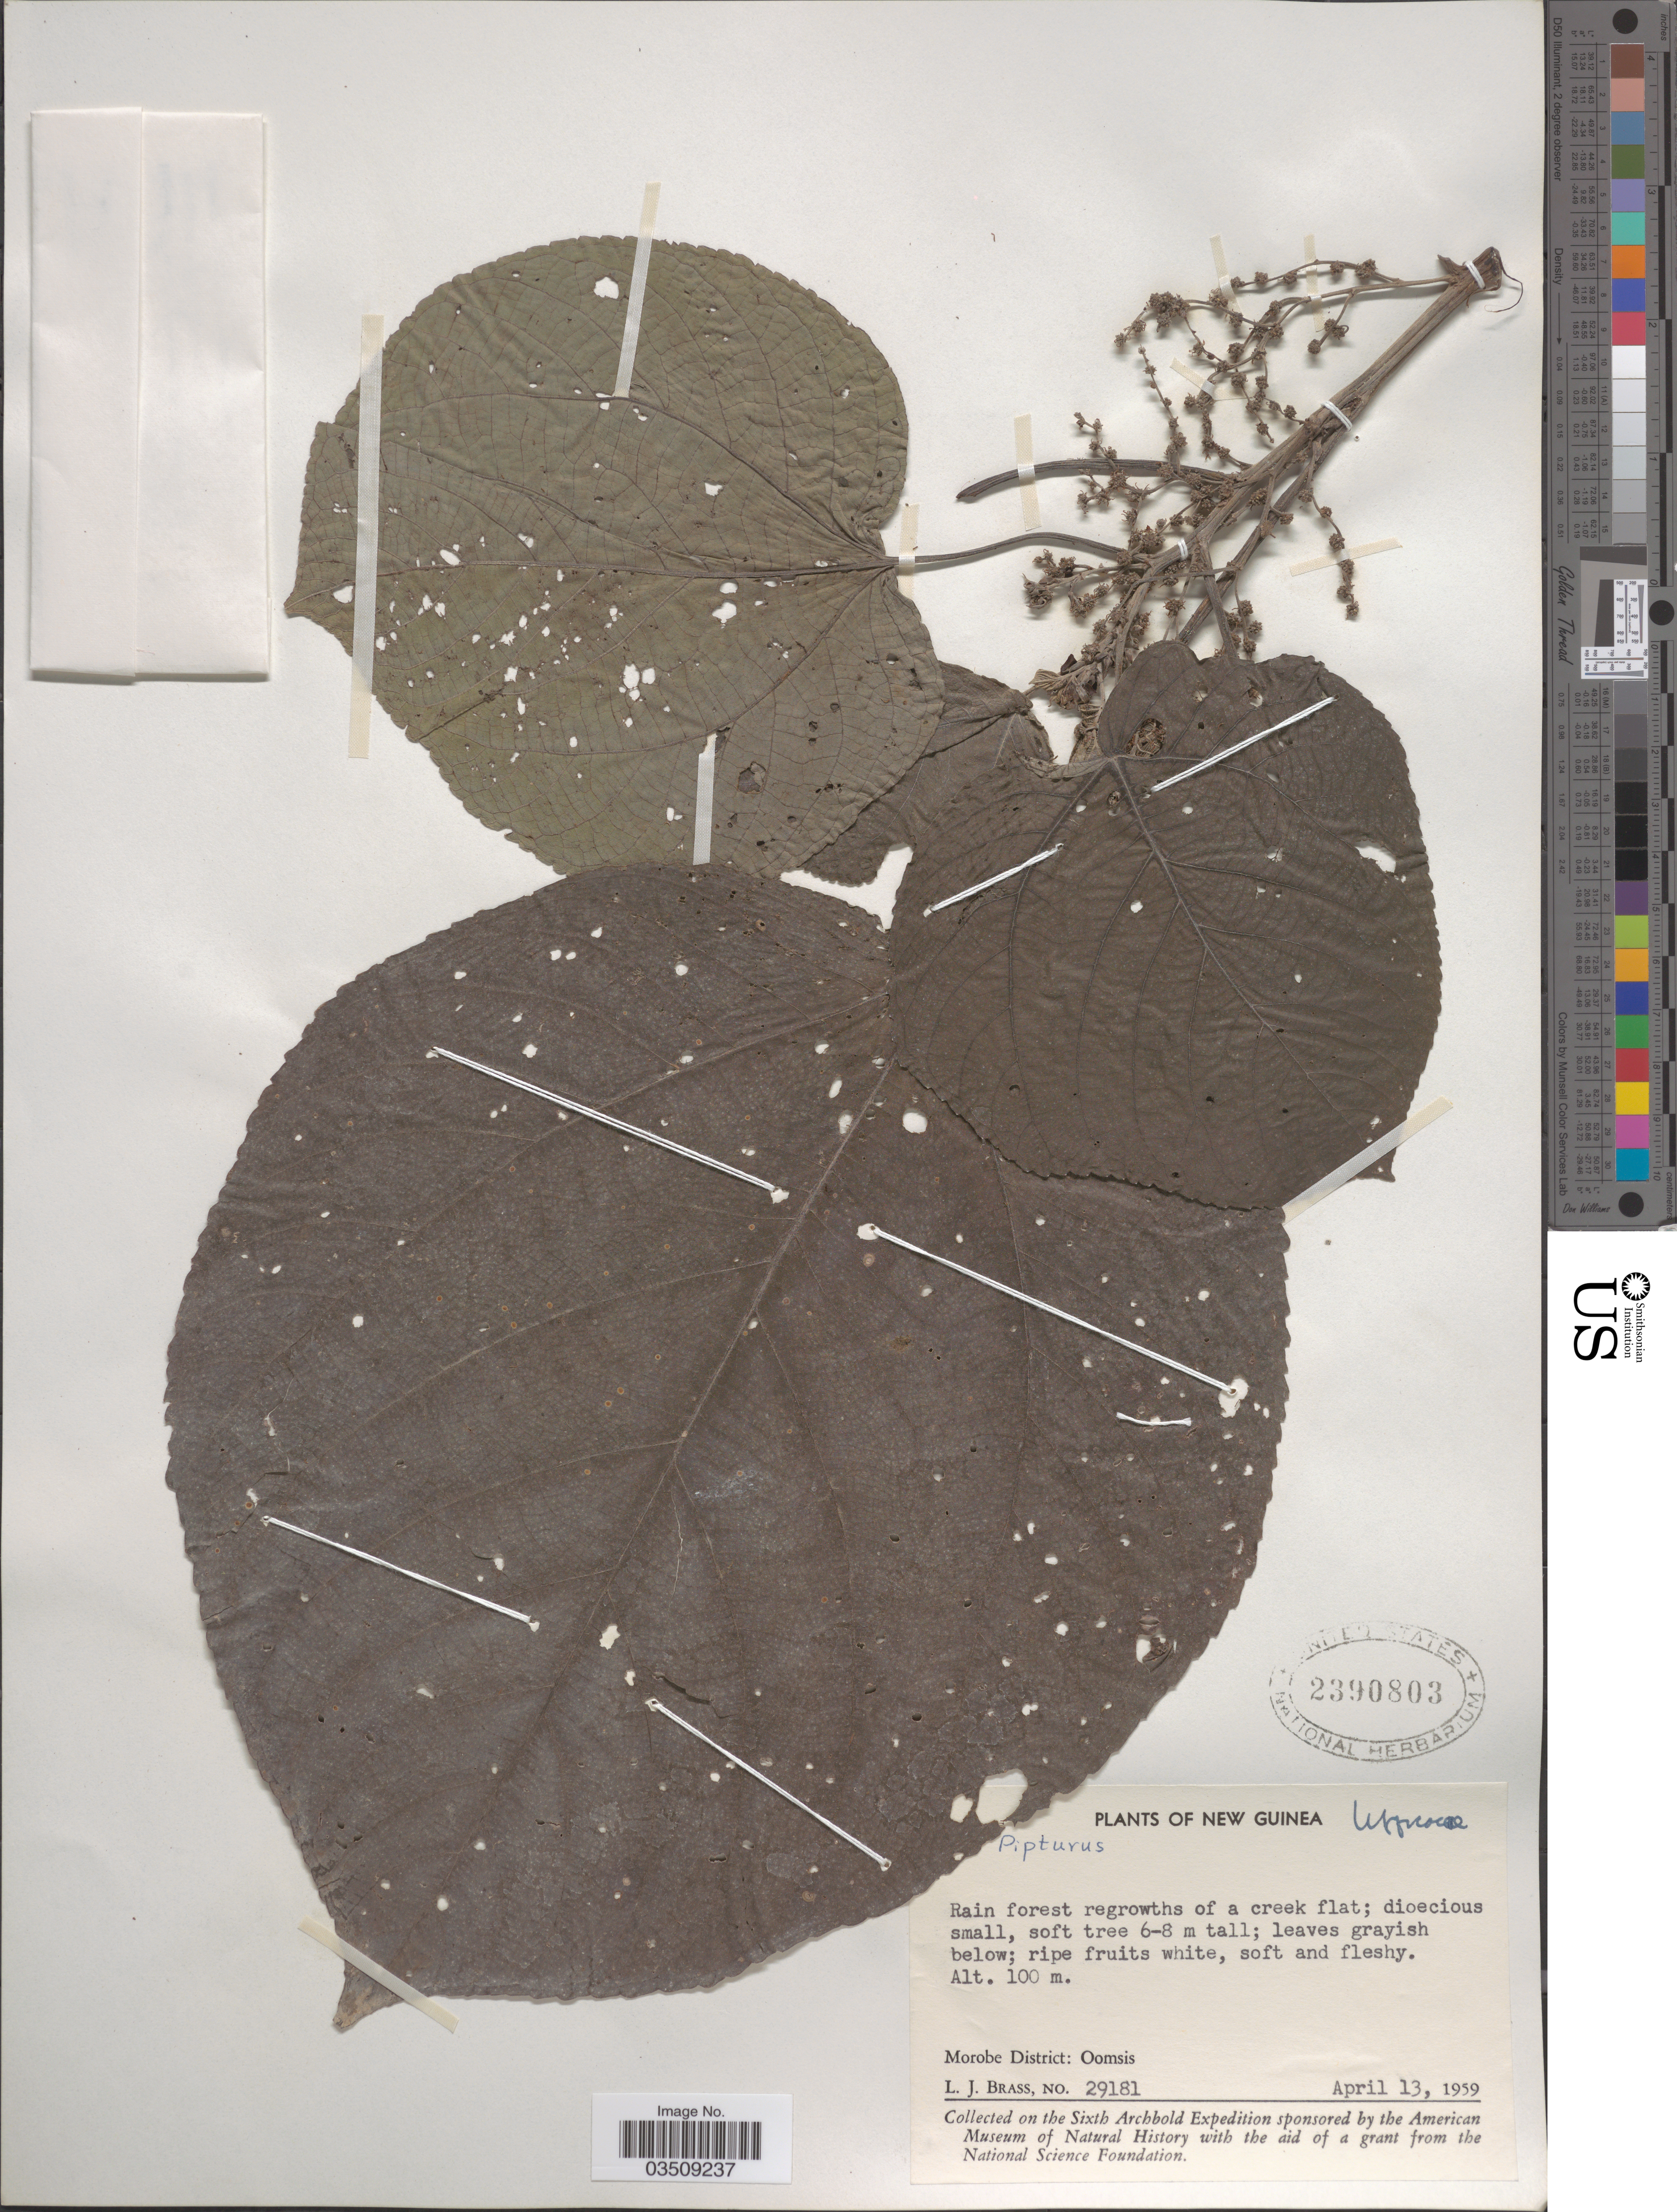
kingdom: Plantae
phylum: Tracheophyta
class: Magnoliopsida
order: Rosales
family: Urticaceae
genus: Pipturus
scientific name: Pipturus sp.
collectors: L. J. Brass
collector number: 29181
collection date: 1959-04-13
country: Papua New Guinea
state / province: Morobe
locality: New Guinea. Morobe District: Oomsis.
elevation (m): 100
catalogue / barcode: US 2390803